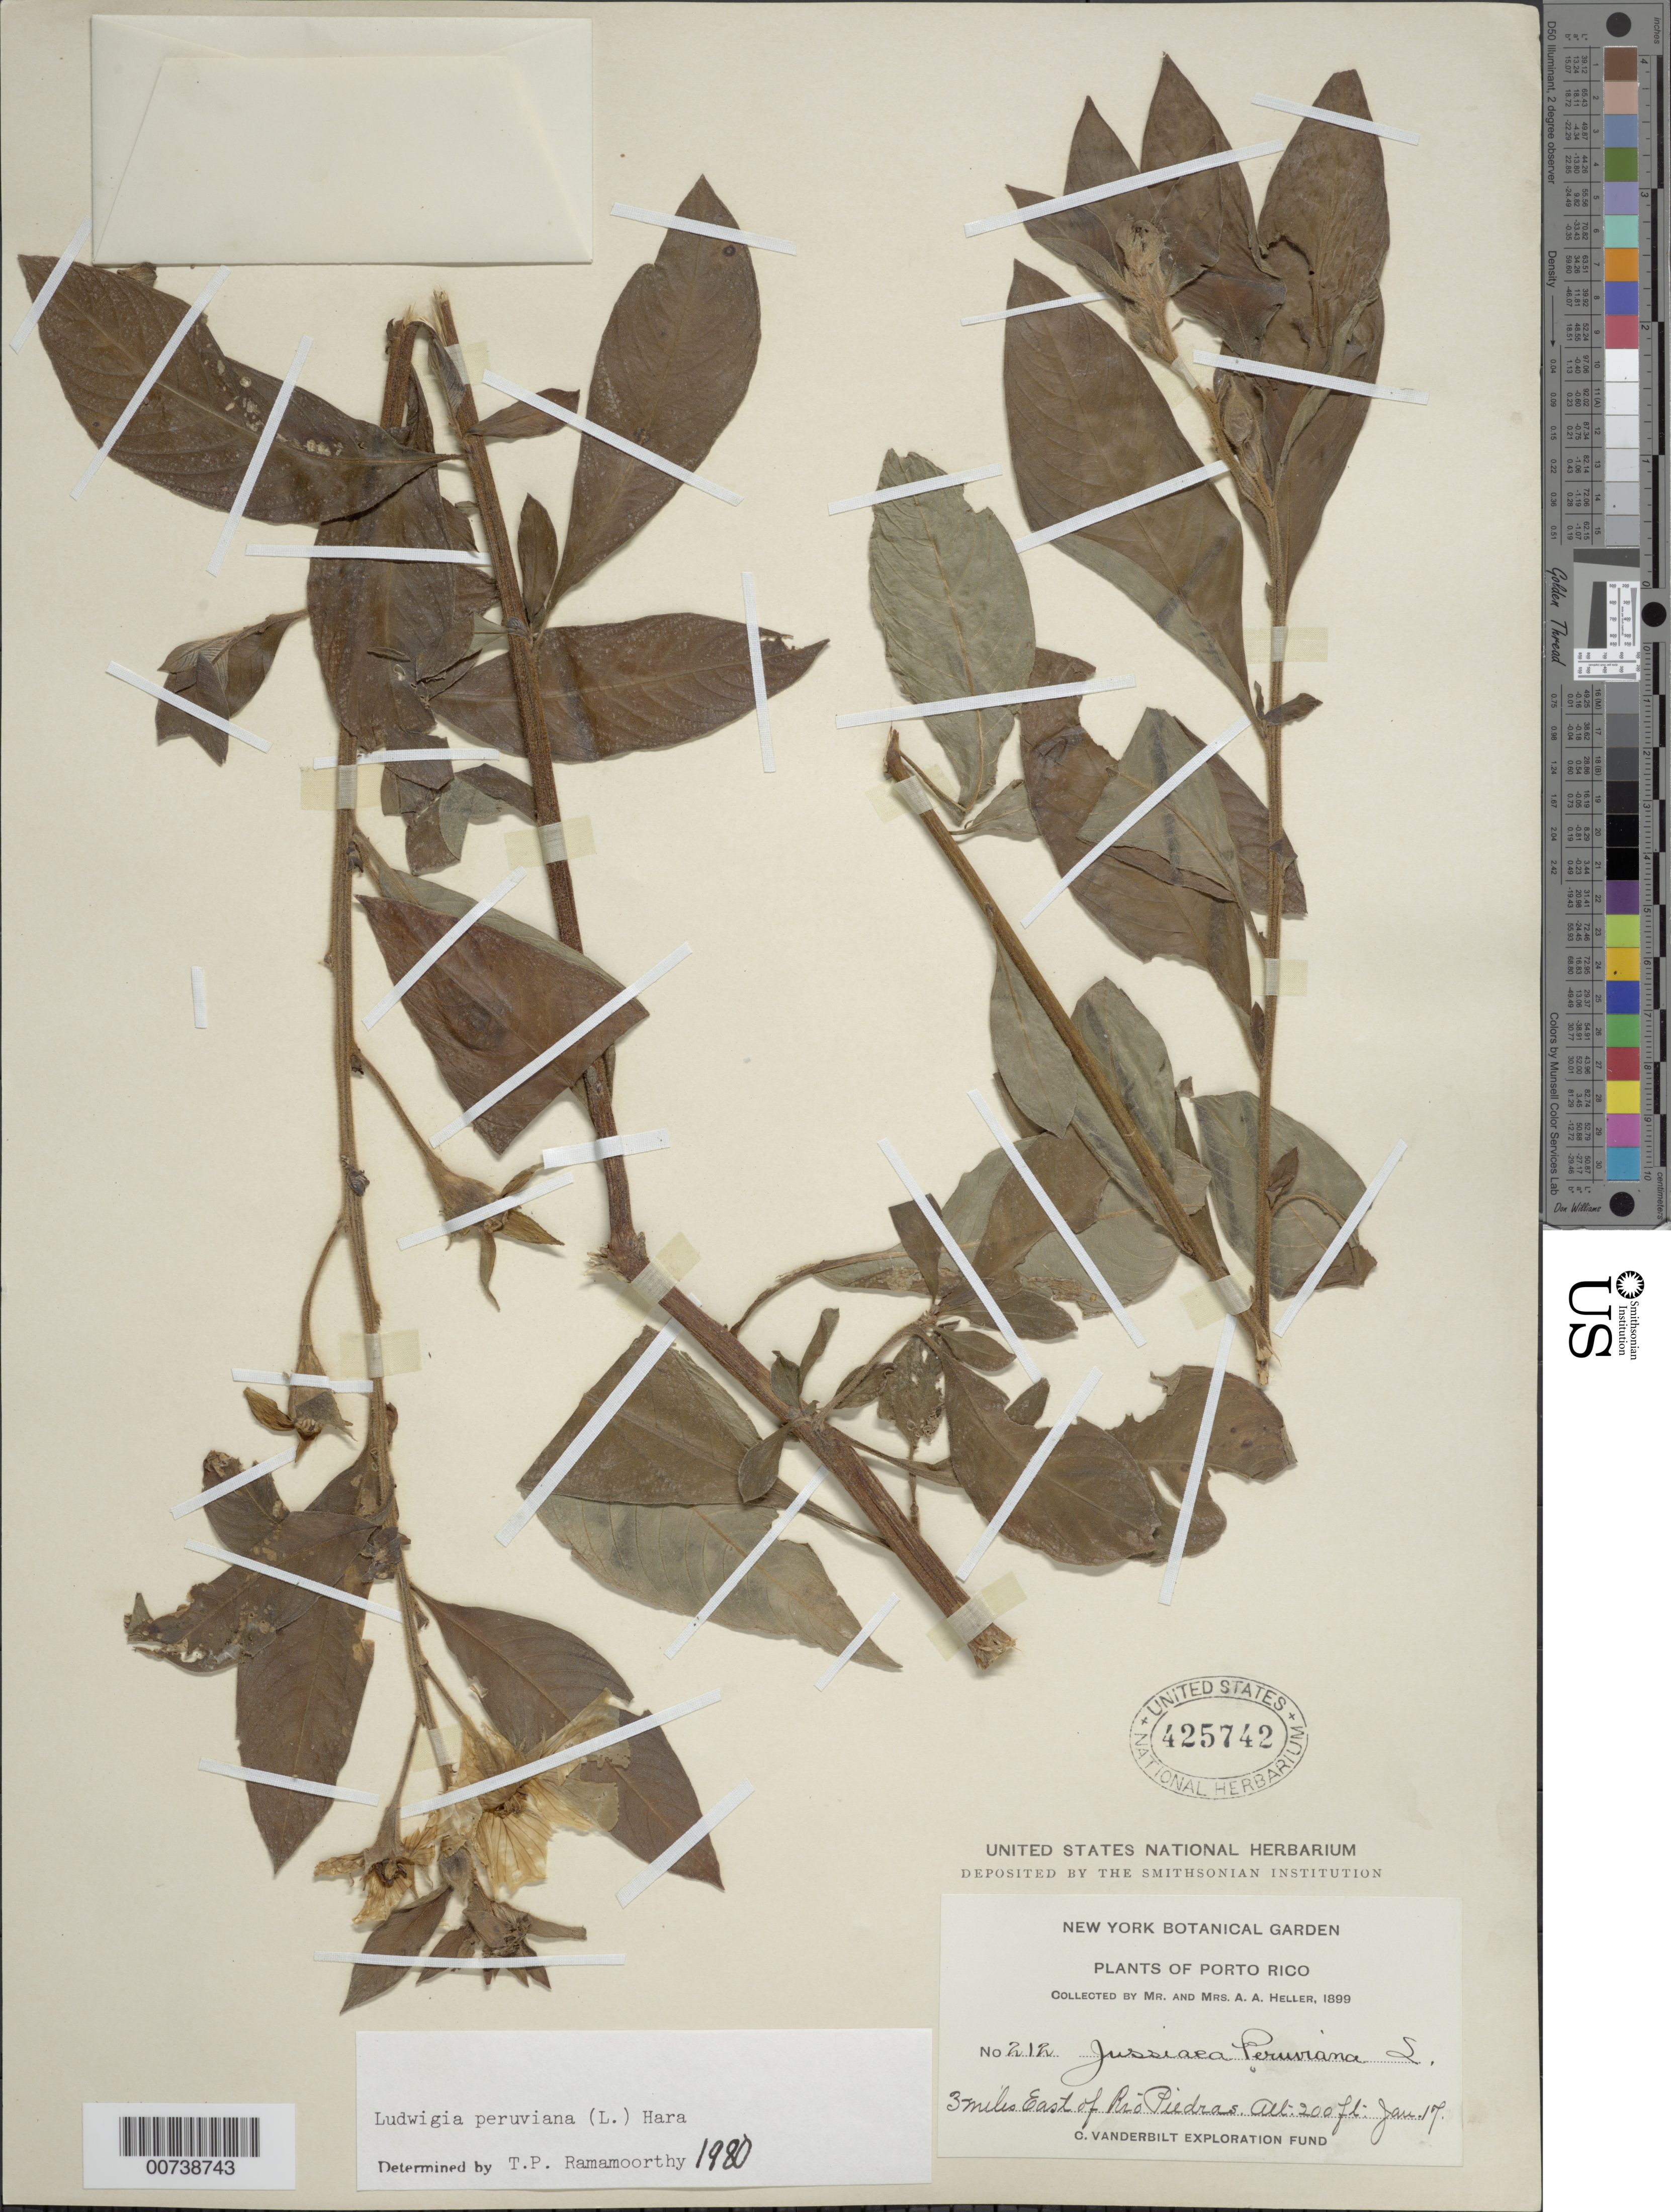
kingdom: Plantae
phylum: Tracheophyta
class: Magnoliopsida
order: Myrtales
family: Onagraceae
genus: Ludwigia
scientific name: Ludwigia peruviana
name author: (L.) H. Hara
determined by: Ramamoorthy, T. P.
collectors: A. A. Heller & E. G. Heller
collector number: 212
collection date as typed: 17 Jan 1899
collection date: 1899-01-17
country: Puerto Rico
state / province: San Juan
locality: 3 miles East of Río Piedras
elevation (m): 61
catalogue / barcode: US 425742